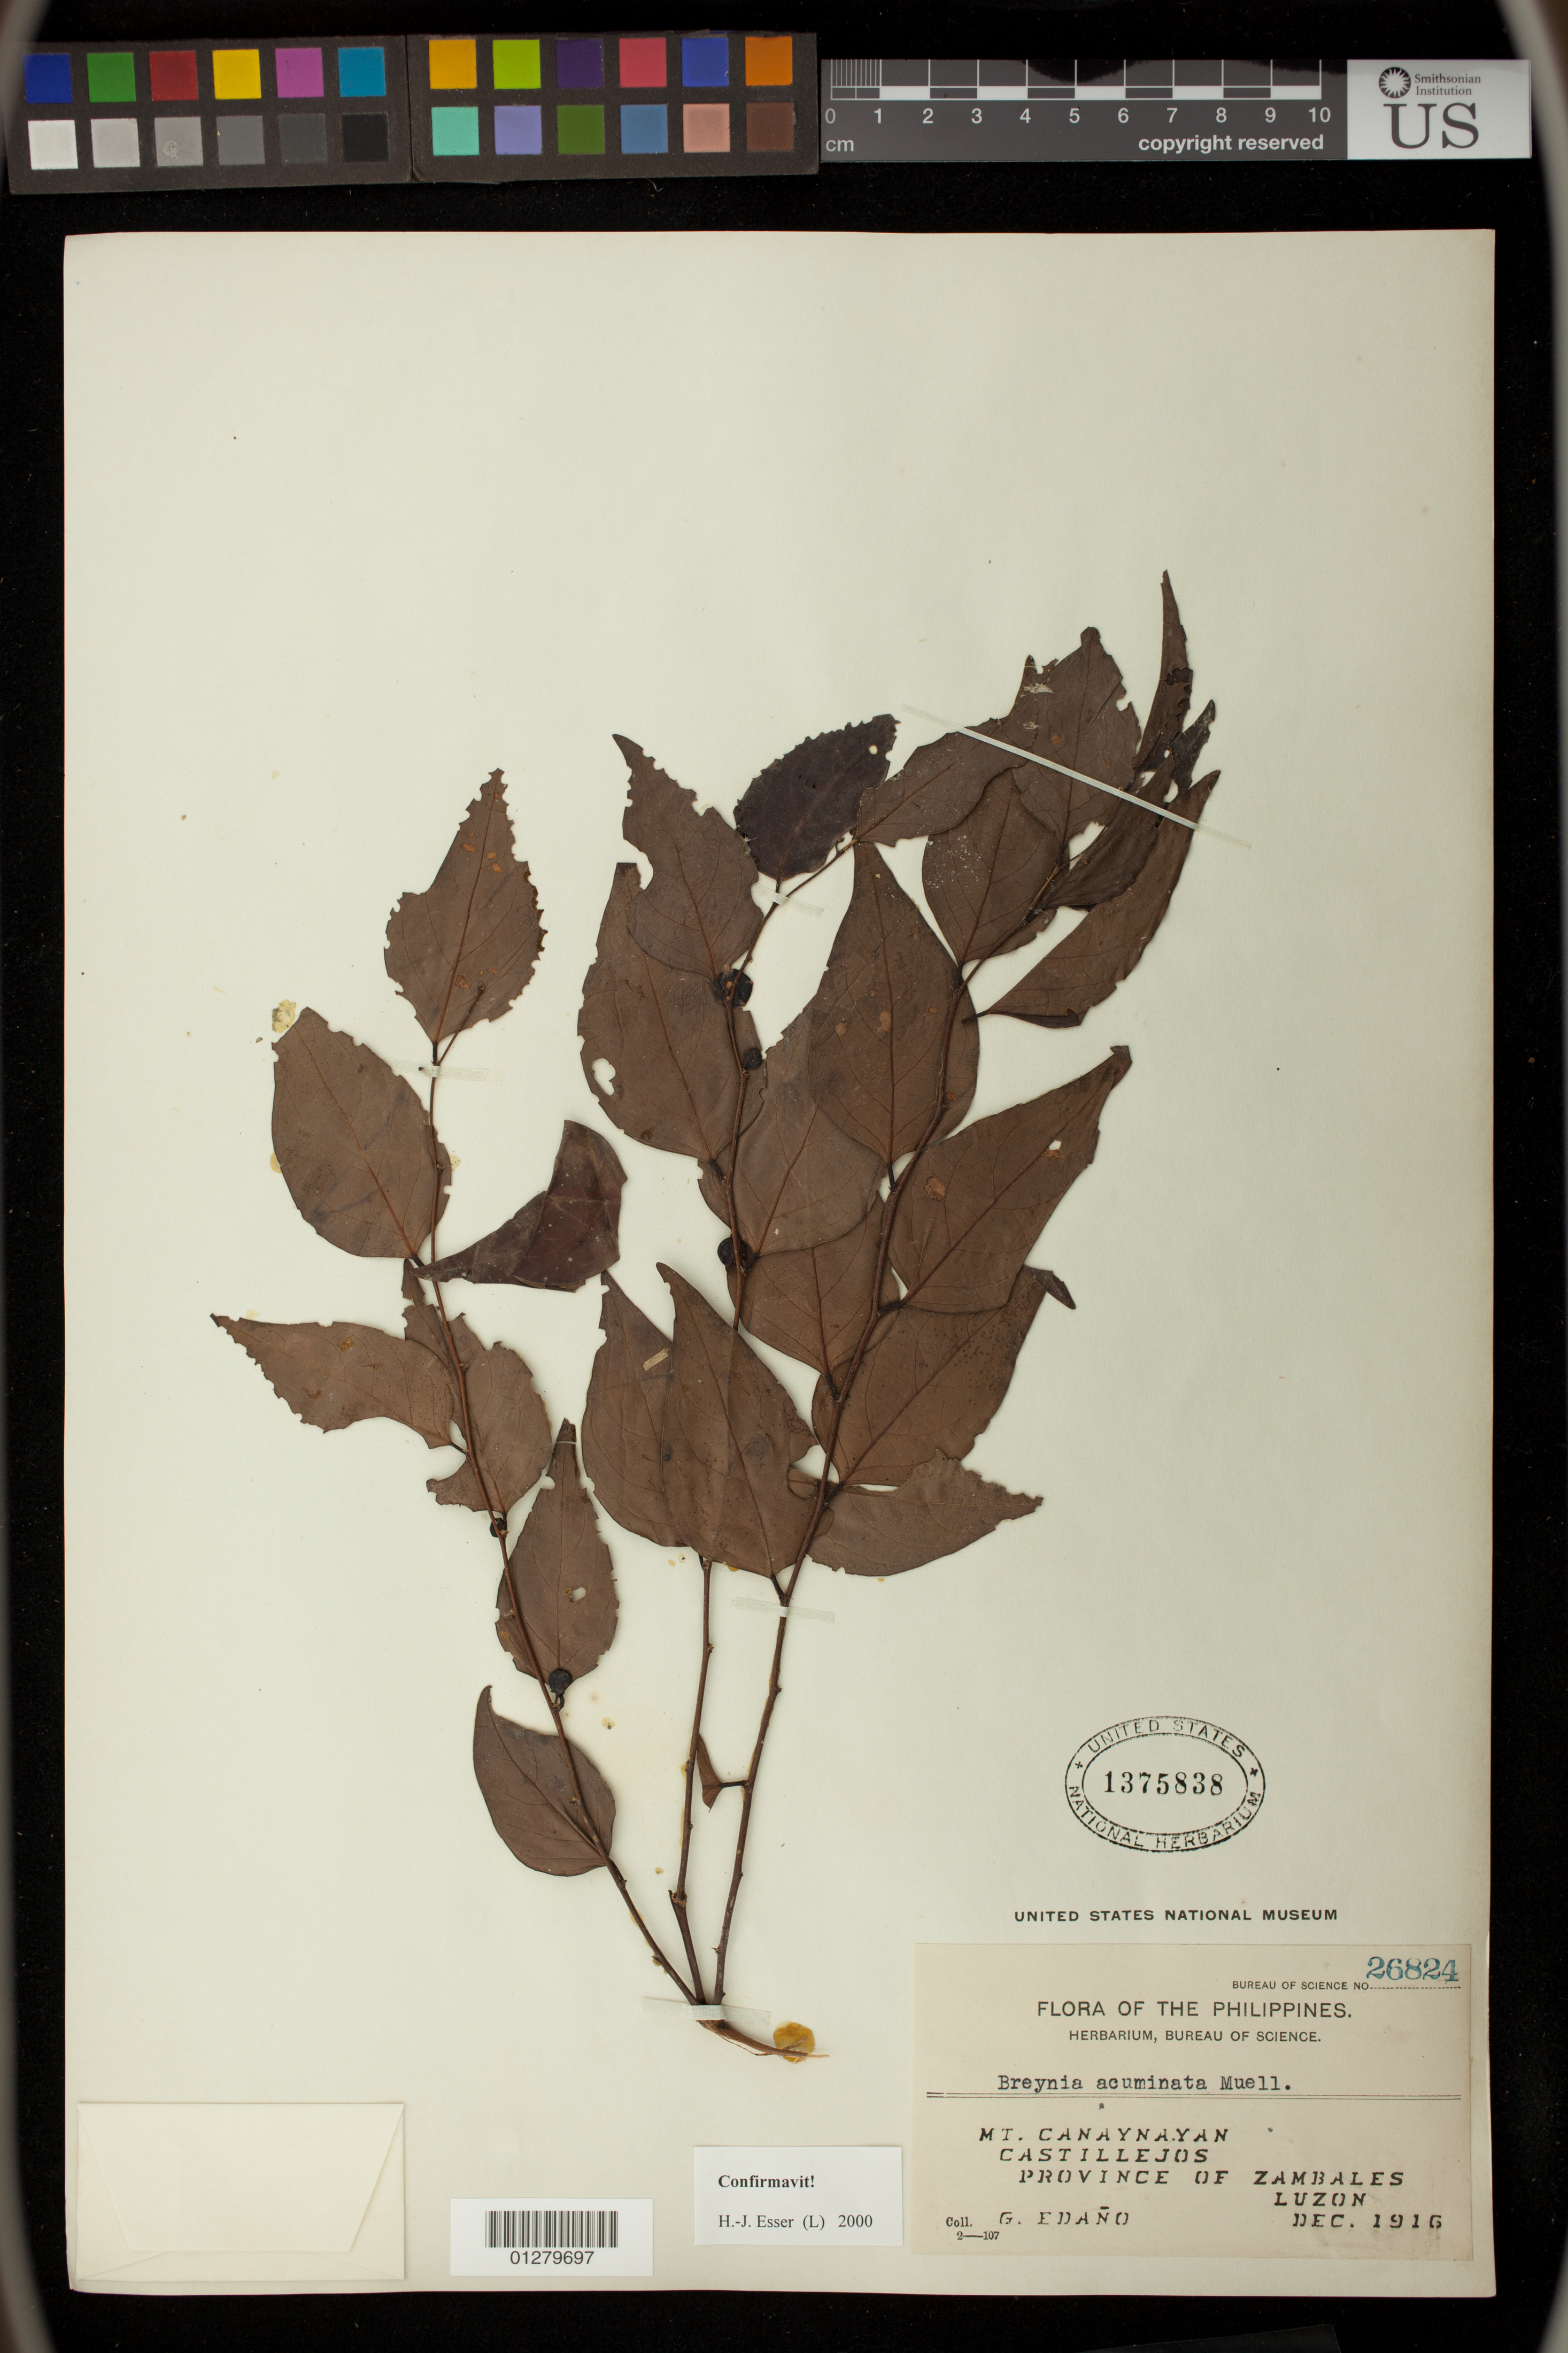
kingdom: Plantae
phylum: Tracheophyta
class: Magnoliopsida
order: Malpighiales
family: Phyllanthaceae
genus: Breynia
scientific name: Breynia racemosa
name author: (Blume) Müll. Arg.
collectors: G. E. Edaño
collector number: Bur. Sci. 26824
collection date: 1916-12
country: Philippines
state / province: Central Luzon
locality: Mt. Canaynayan, Castillejos, Province of Zambales, Luzon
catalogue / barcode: US 1375838